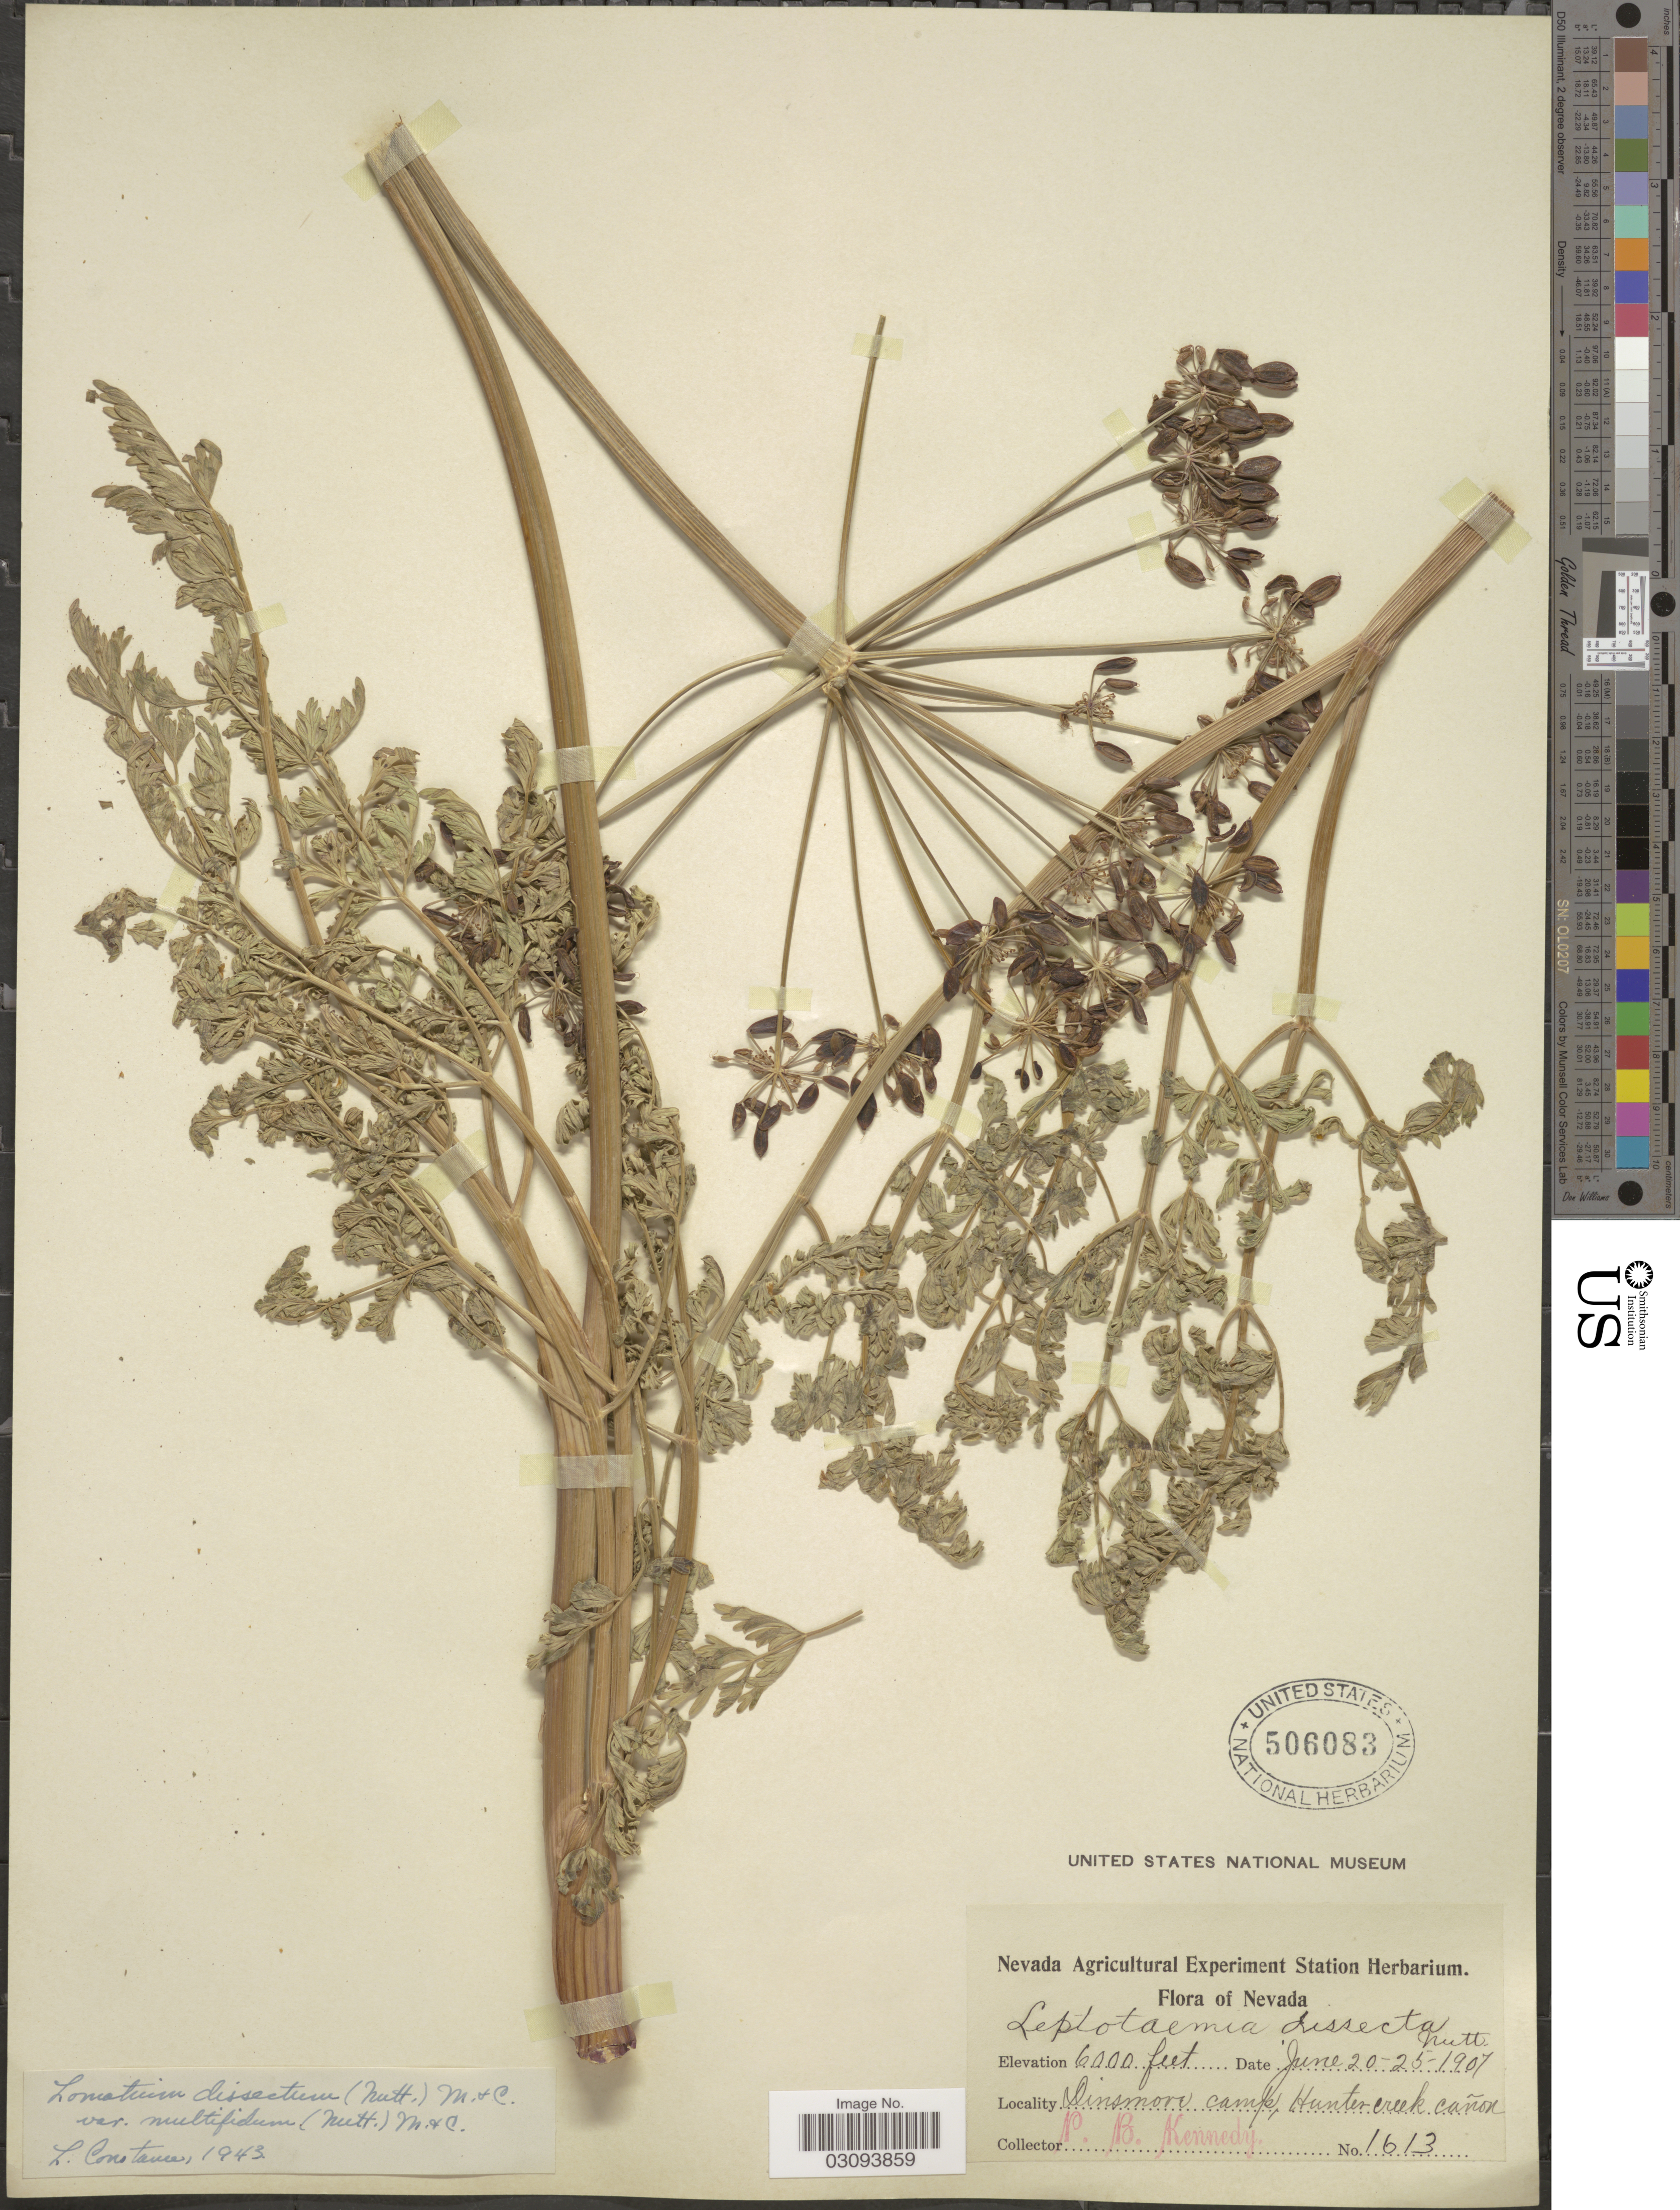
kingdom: Plantae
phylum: Tracheophyta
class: Magnoliopsida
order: Apiales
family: Apiaceae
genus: Lomatium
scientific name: Lomatium dissectum var. multifidum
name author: (Nutt.) Mathias & Constance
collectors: P. B. Kennedy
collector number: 1613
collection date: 1907-06-20/1907-06-25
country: United States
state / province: Nevada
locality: Dinsmore camp, Hunter creek cañon.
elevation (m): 1829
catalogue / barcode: US 506083